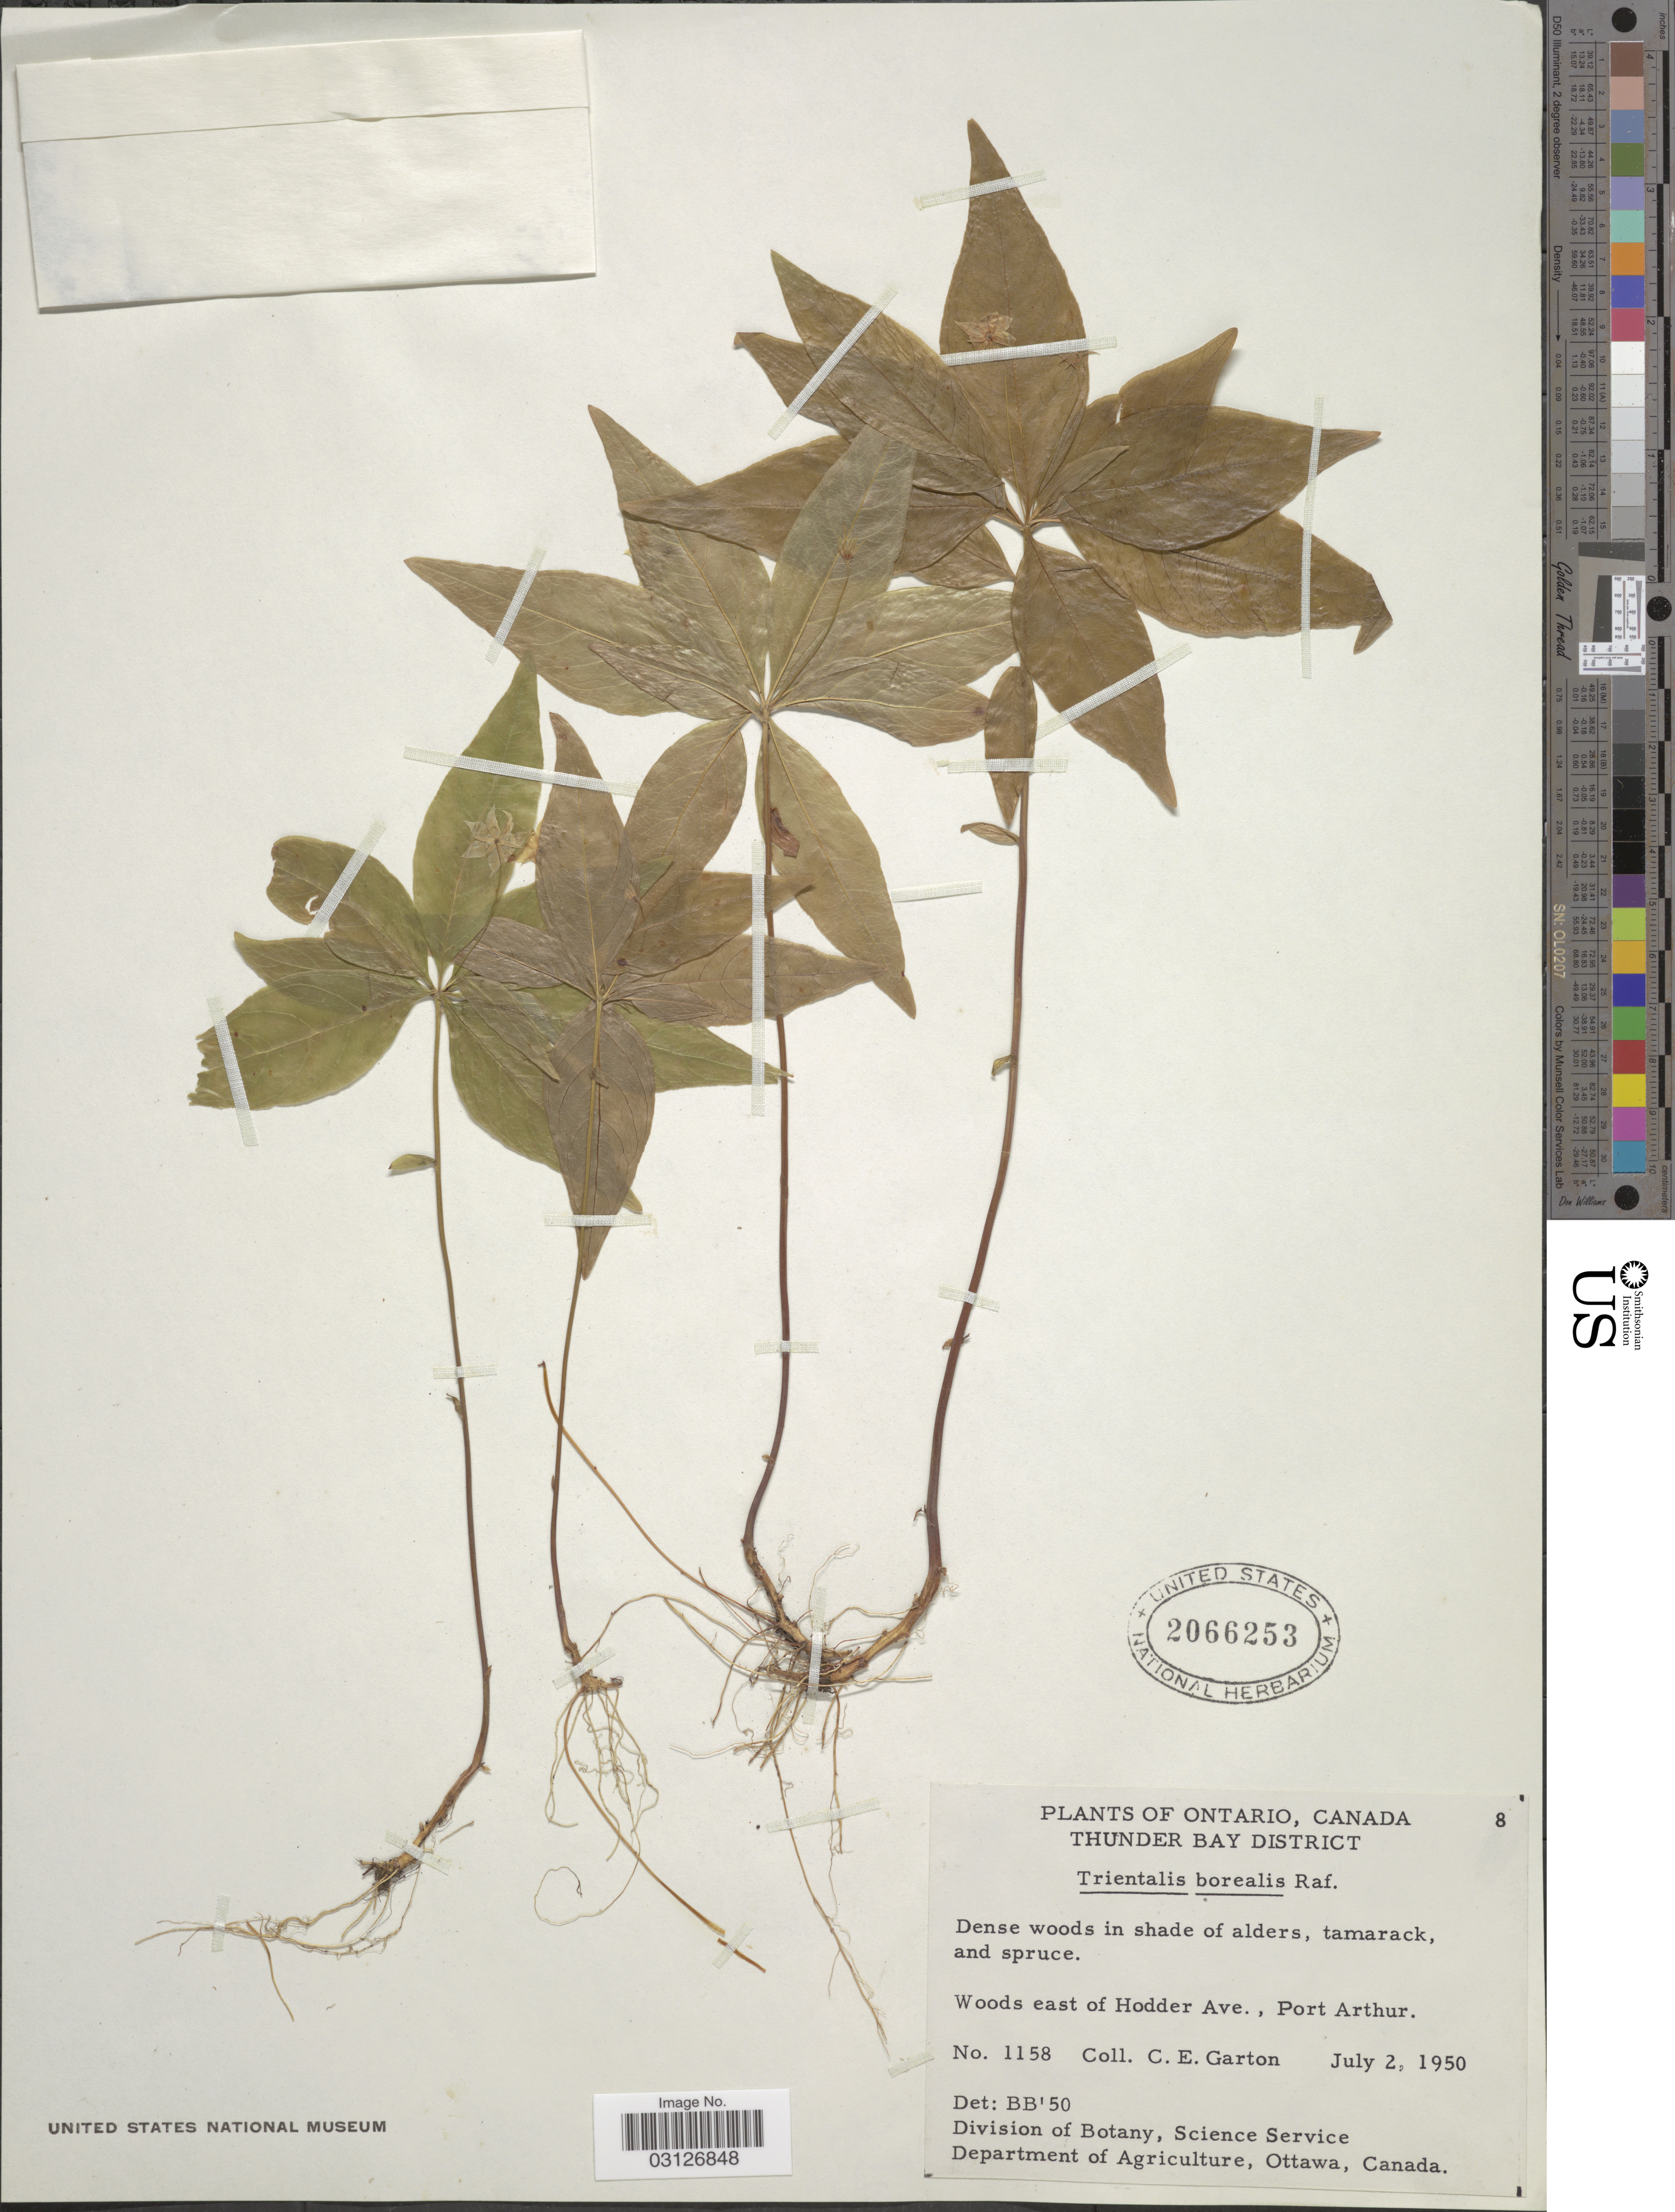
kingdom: Plantae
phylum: Tracheophyta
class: Magnoliopsida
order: Ericales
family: Primulaceae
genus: Trientalis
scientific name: Trientalis borealis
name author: Raf.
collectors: C. E. Garton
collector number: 1158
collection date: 1950-07-02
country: Canada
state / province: Ontario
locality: Thunder Bay District. Woods east of Hodder Ave., Port Arthur.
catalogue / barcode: US 2066253